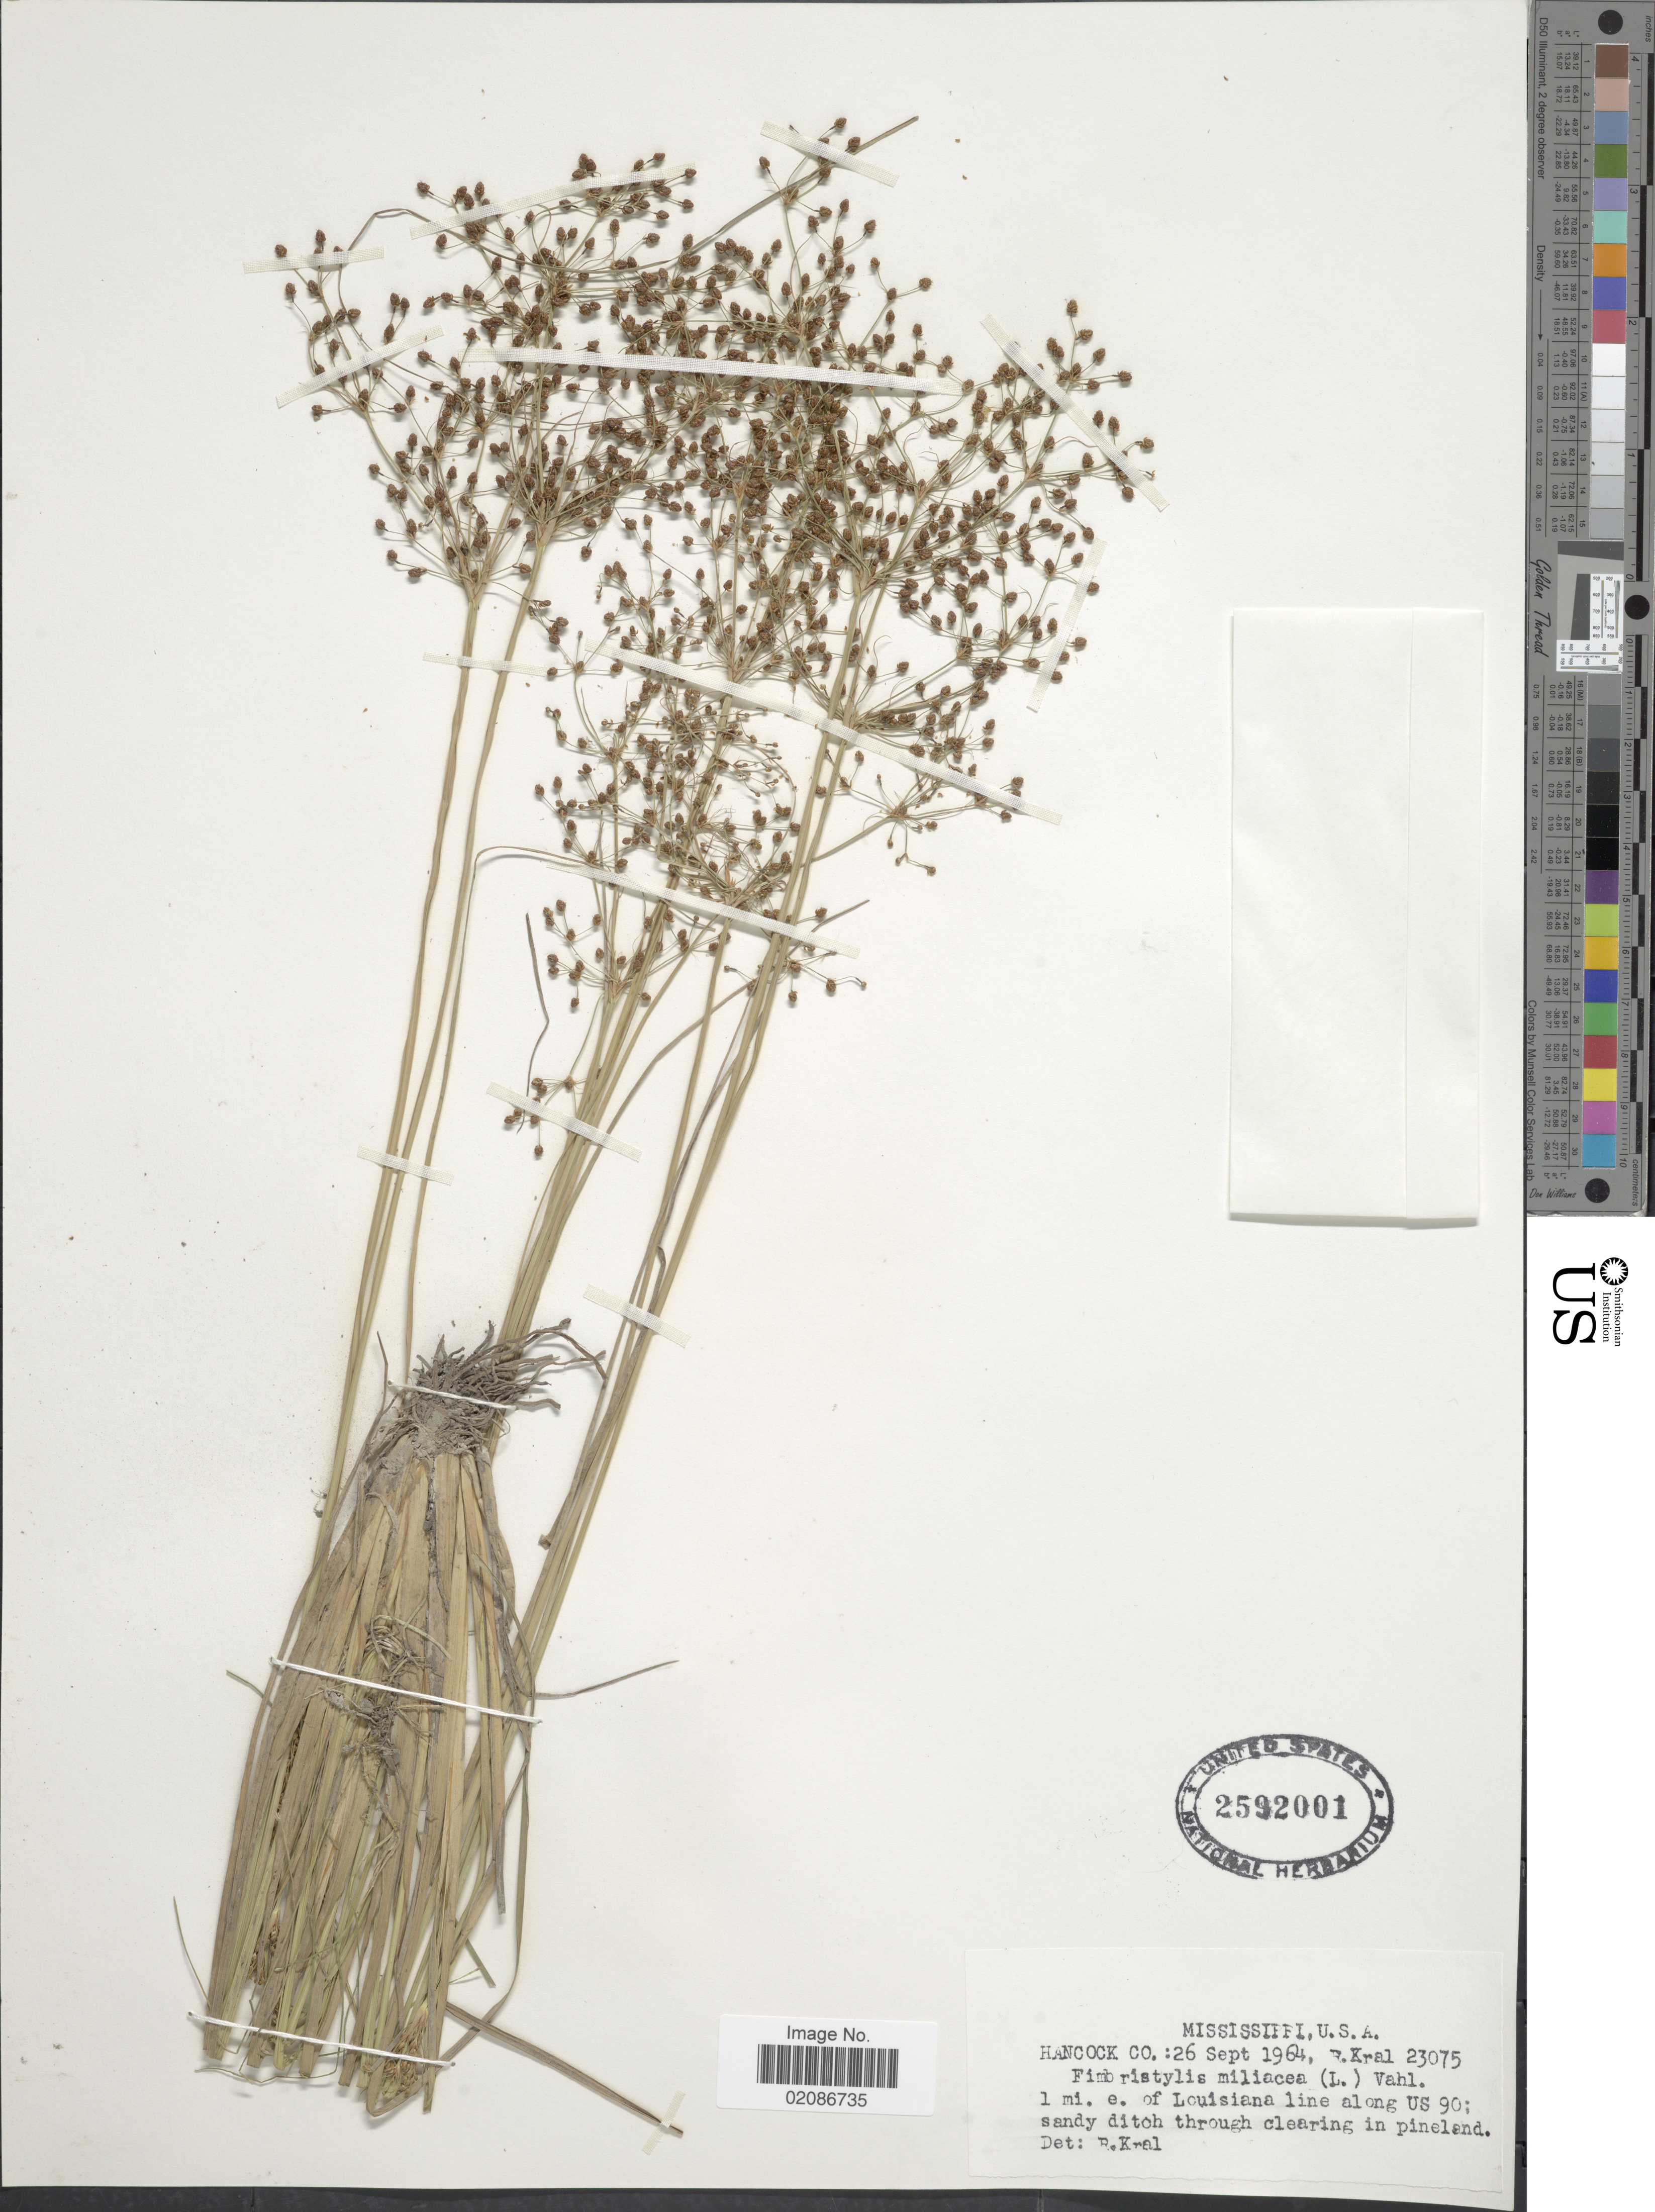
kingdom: Plantae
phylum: Tracheophyta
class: Liliopsida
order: Poales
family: Cyperaceae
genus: Fimbristylis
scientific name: Fimbristylis littoralis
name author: Gaudich.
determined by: Strong, M. T., (US), Smithsonian Institution - National Museum of Natural History (UNITED STATES)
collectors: R. Kral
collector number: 23075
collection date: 1964-09-26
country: United States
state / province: Mississippi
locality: Hancock Co.: 1 mi. e. of Louisiana line along US 90; sandy ditch through clearing in pineland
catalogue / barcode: US 2592001